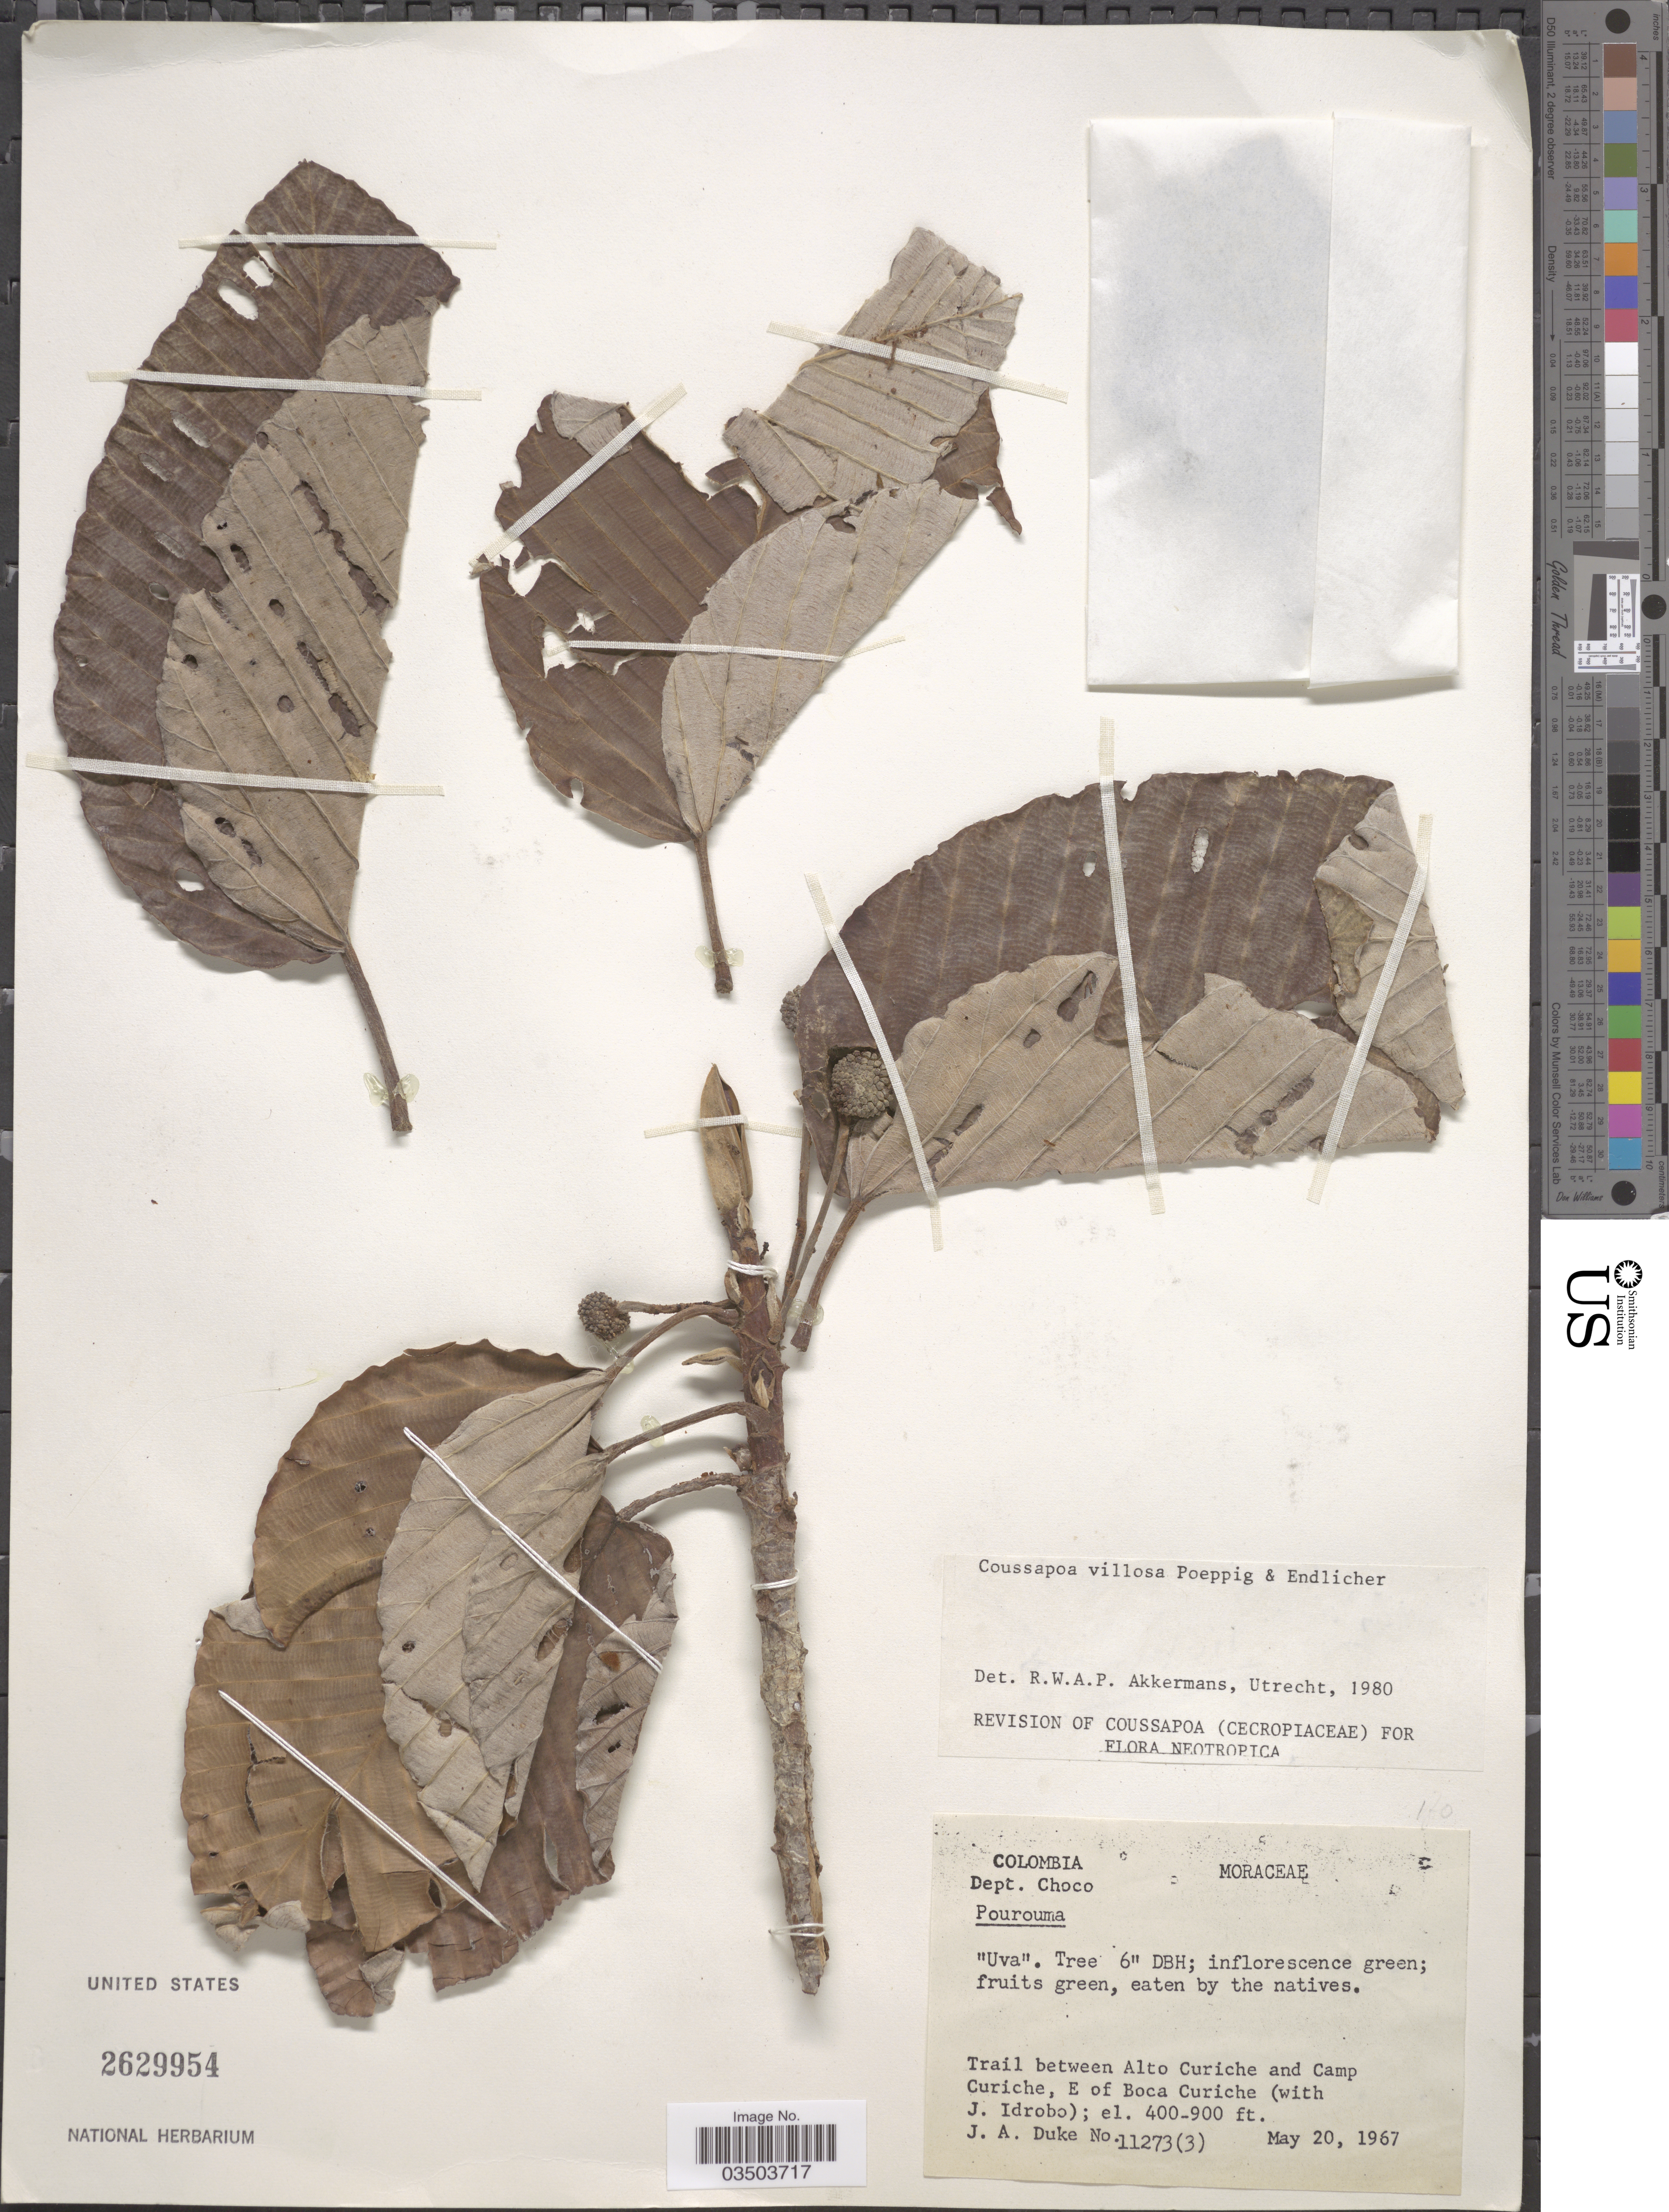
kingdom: Plantae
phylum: Tracheophyta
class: Magnoliopsida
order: Rosales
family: Urticaceae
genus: Coussapoa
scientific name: Coussapoa villosa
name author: Poepp. & Endl.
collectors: J. A. Duke & J. M. Idrobo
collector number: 11273(3)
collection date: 1967-05-20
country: Colombia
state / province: Chocó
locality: Dept. Choco. Trail between Alto Curiche and Camp Curiche, E of Boca Curiche.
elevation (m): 122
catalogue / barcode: US 2629954